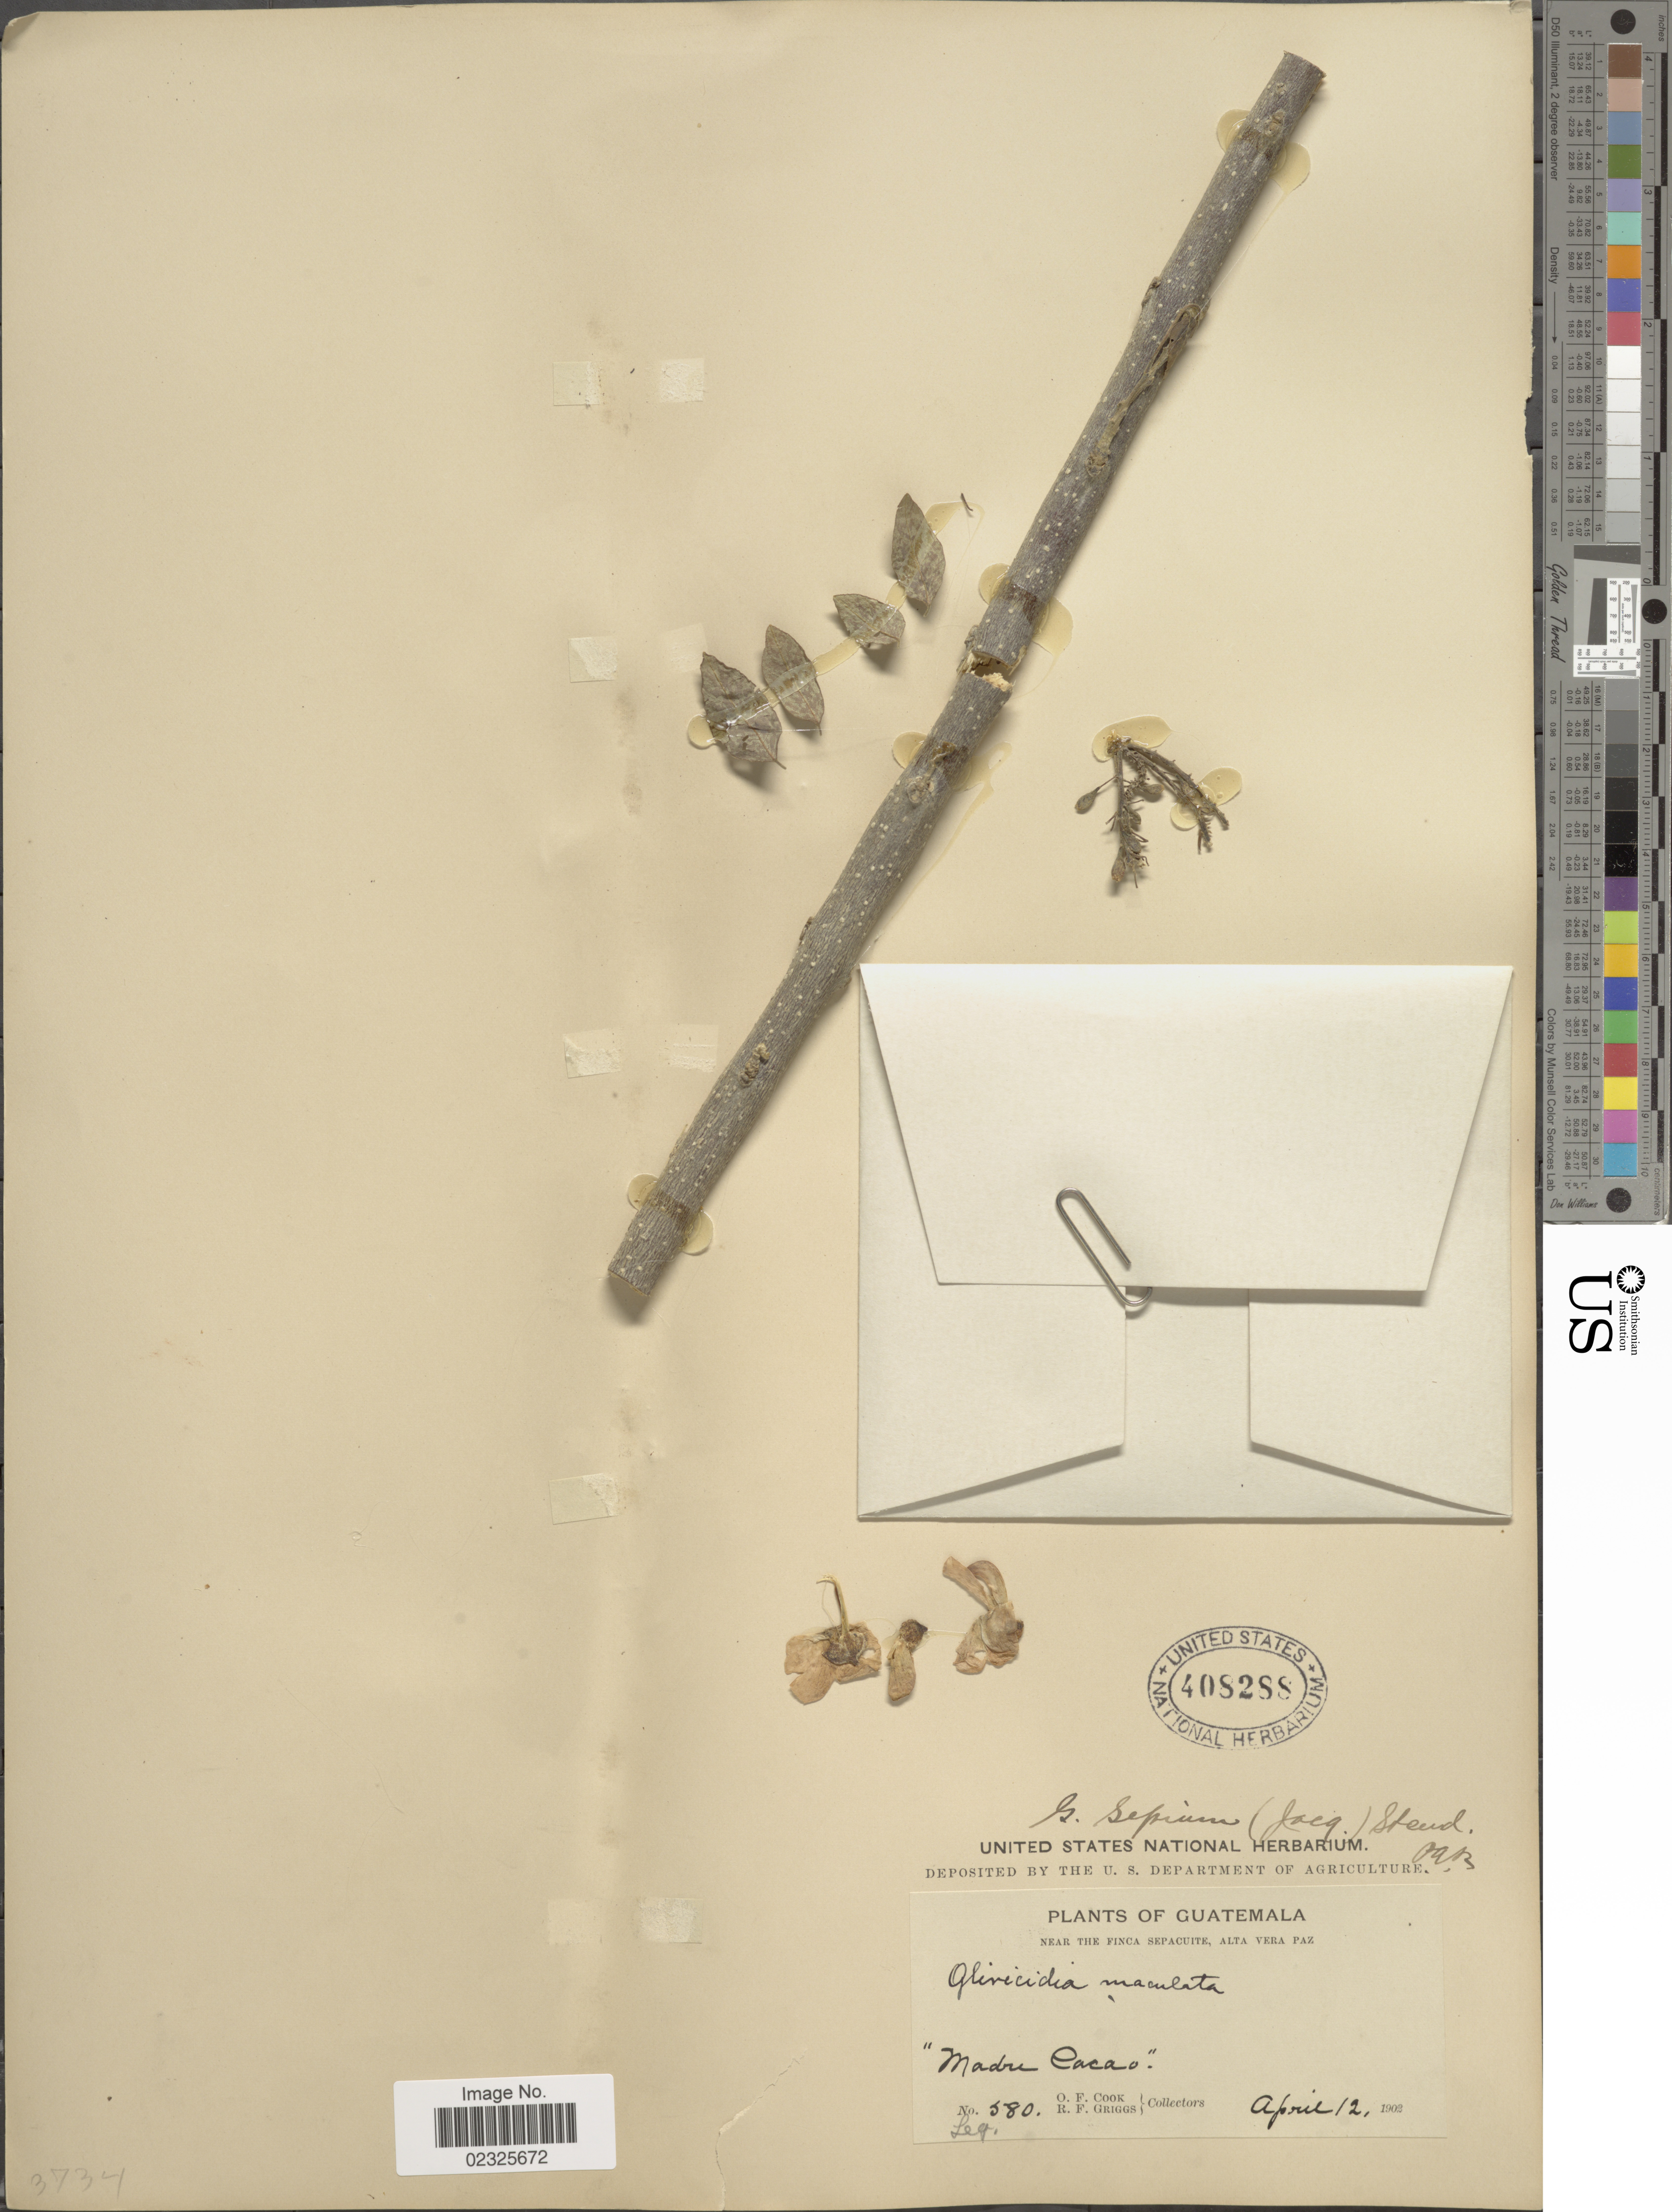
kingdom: Plantae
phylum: Tracheophyta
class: Magnoliopsida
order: Fabales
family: Fabaceae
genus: Gliricidia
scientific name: Gliricidia sepium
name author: (Jacq.) Kunth ex Walp.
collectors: O. F. Cook & R. F. Griggs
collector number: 580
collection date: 1902-04-12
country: Guatemala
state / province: Alta Verapaz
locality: Near the Finca Sepacuite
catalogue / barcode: US 408288